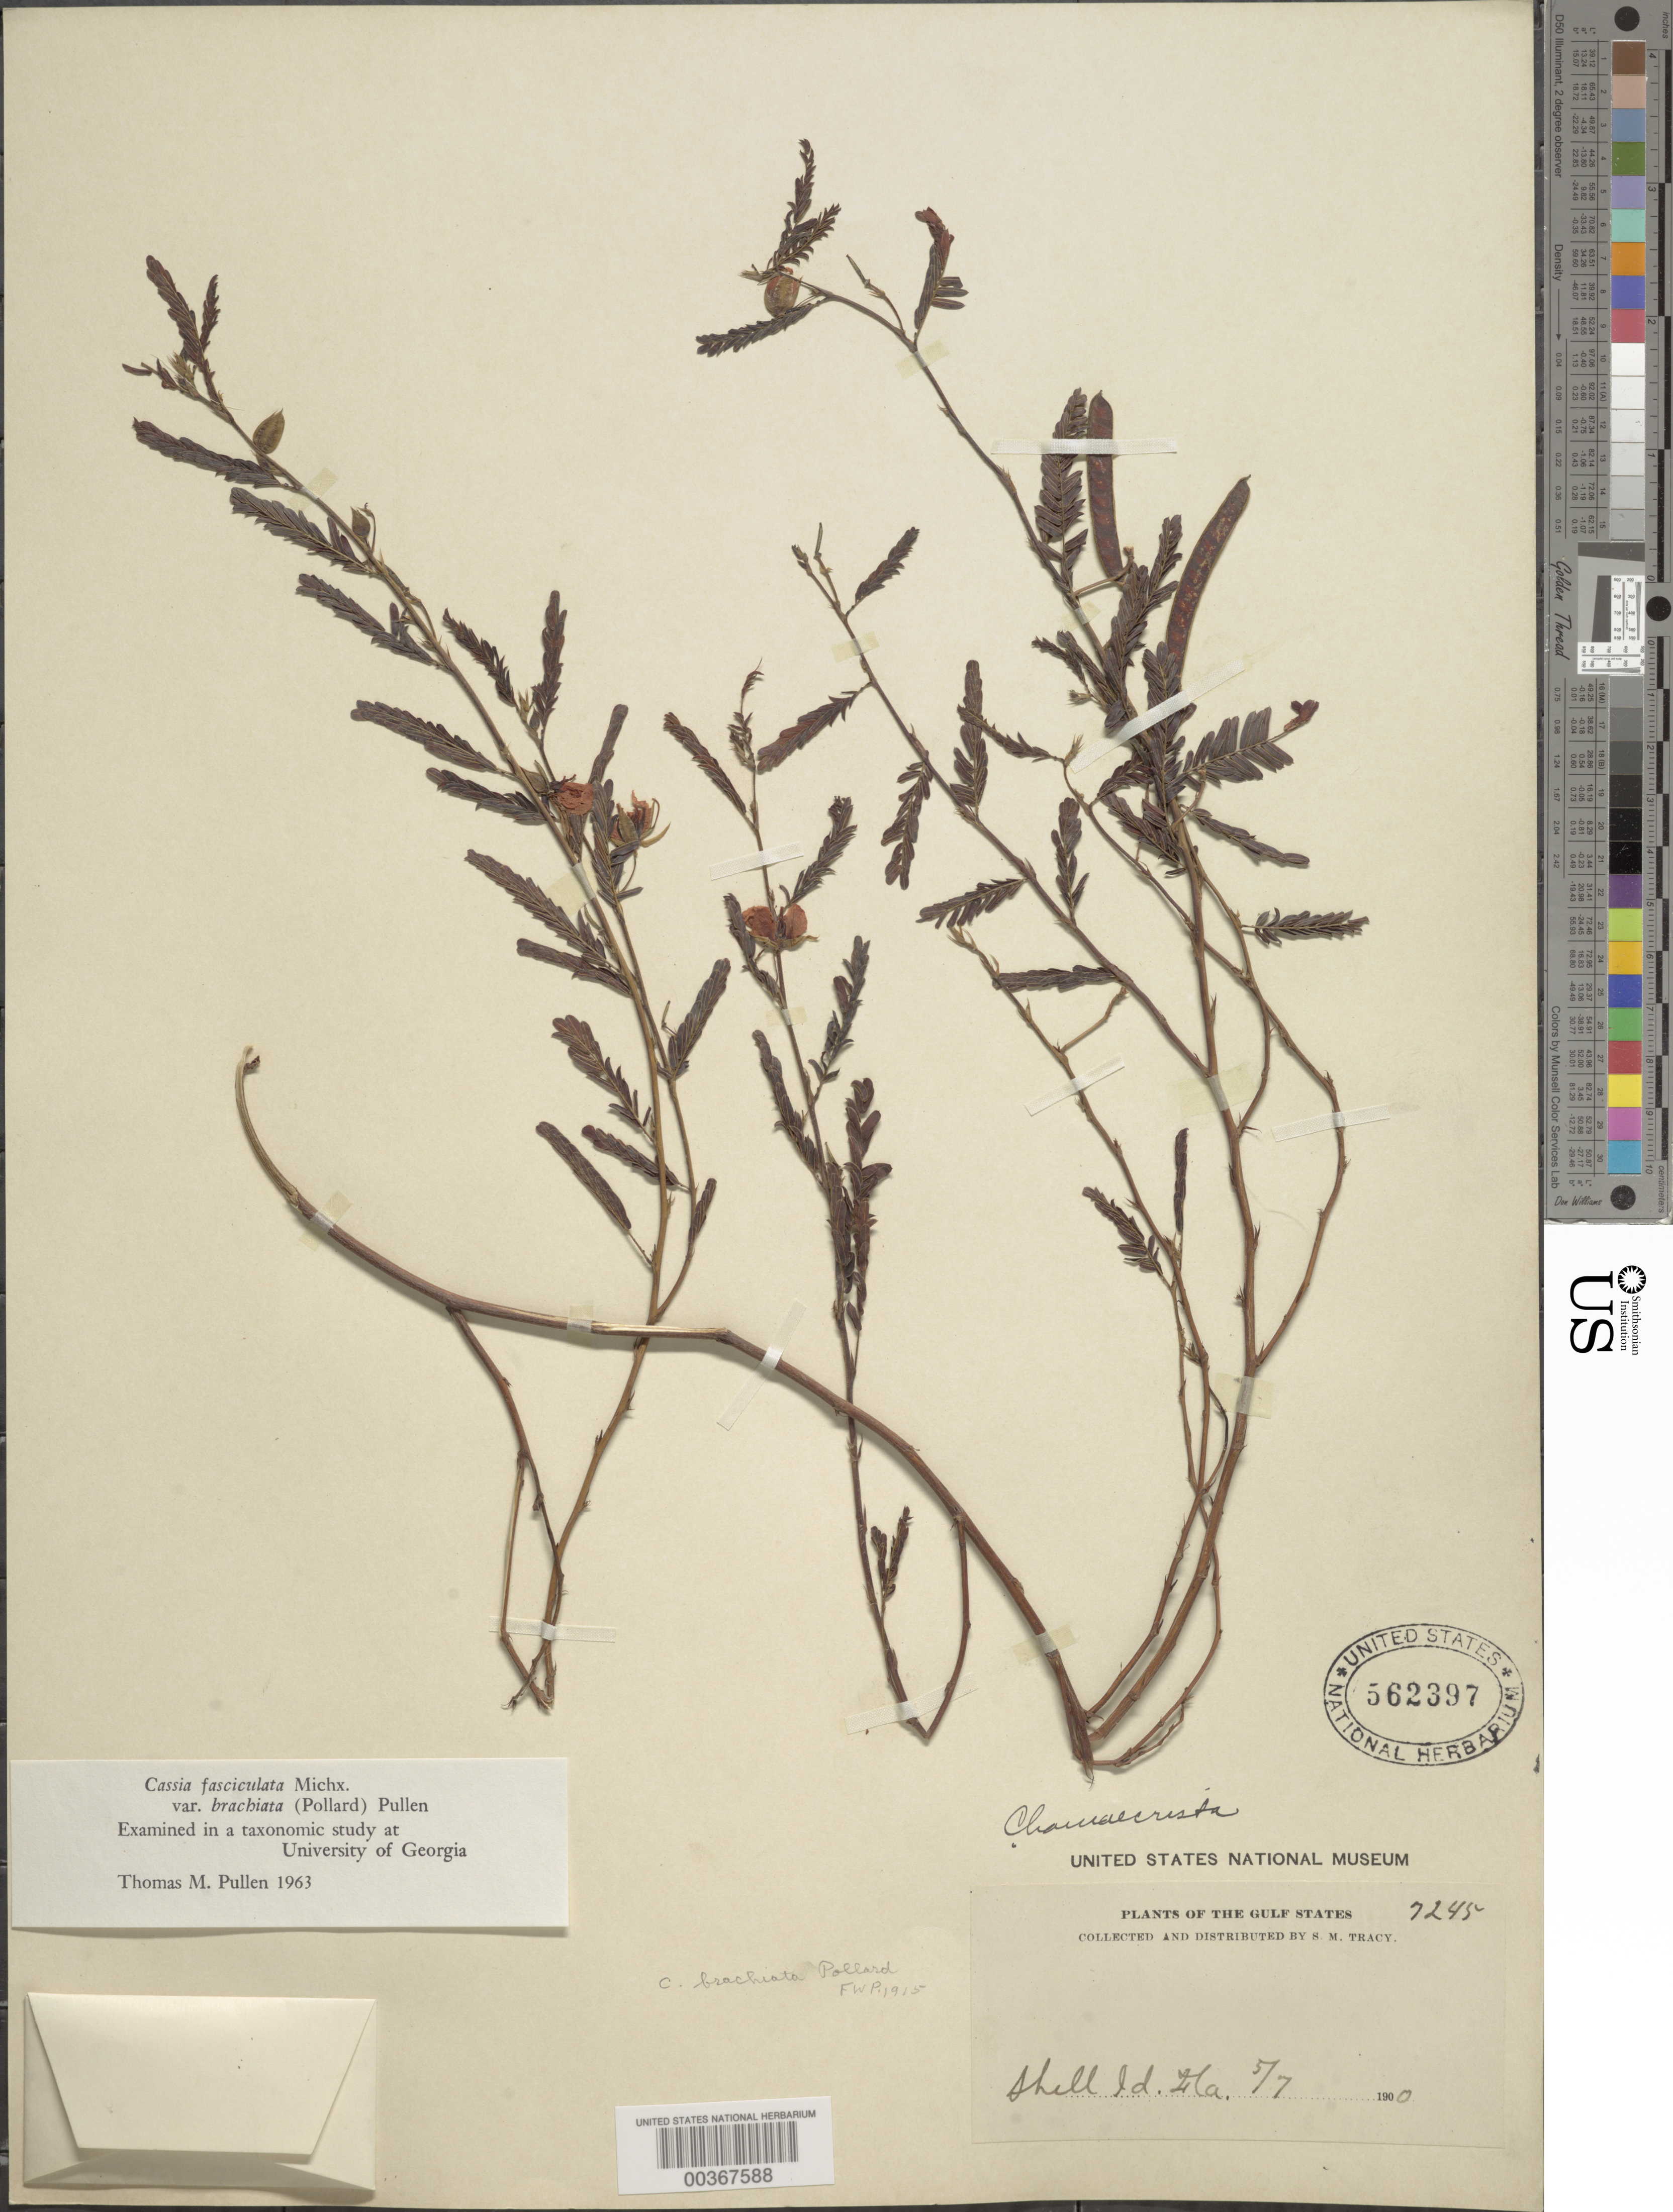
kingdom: Plantae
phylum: Tracheophyta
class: Magnoliopsida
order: Fabales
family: Fabaceae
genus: Chamaecrista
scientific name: Chamaecrista fasciculata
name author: (Michx.) Greene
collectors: S. M. Tracy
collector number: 7245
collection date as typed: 14 May 1900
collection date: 1900-05-14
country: United States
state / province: Florida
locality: Shell i.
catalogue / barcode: US 562397